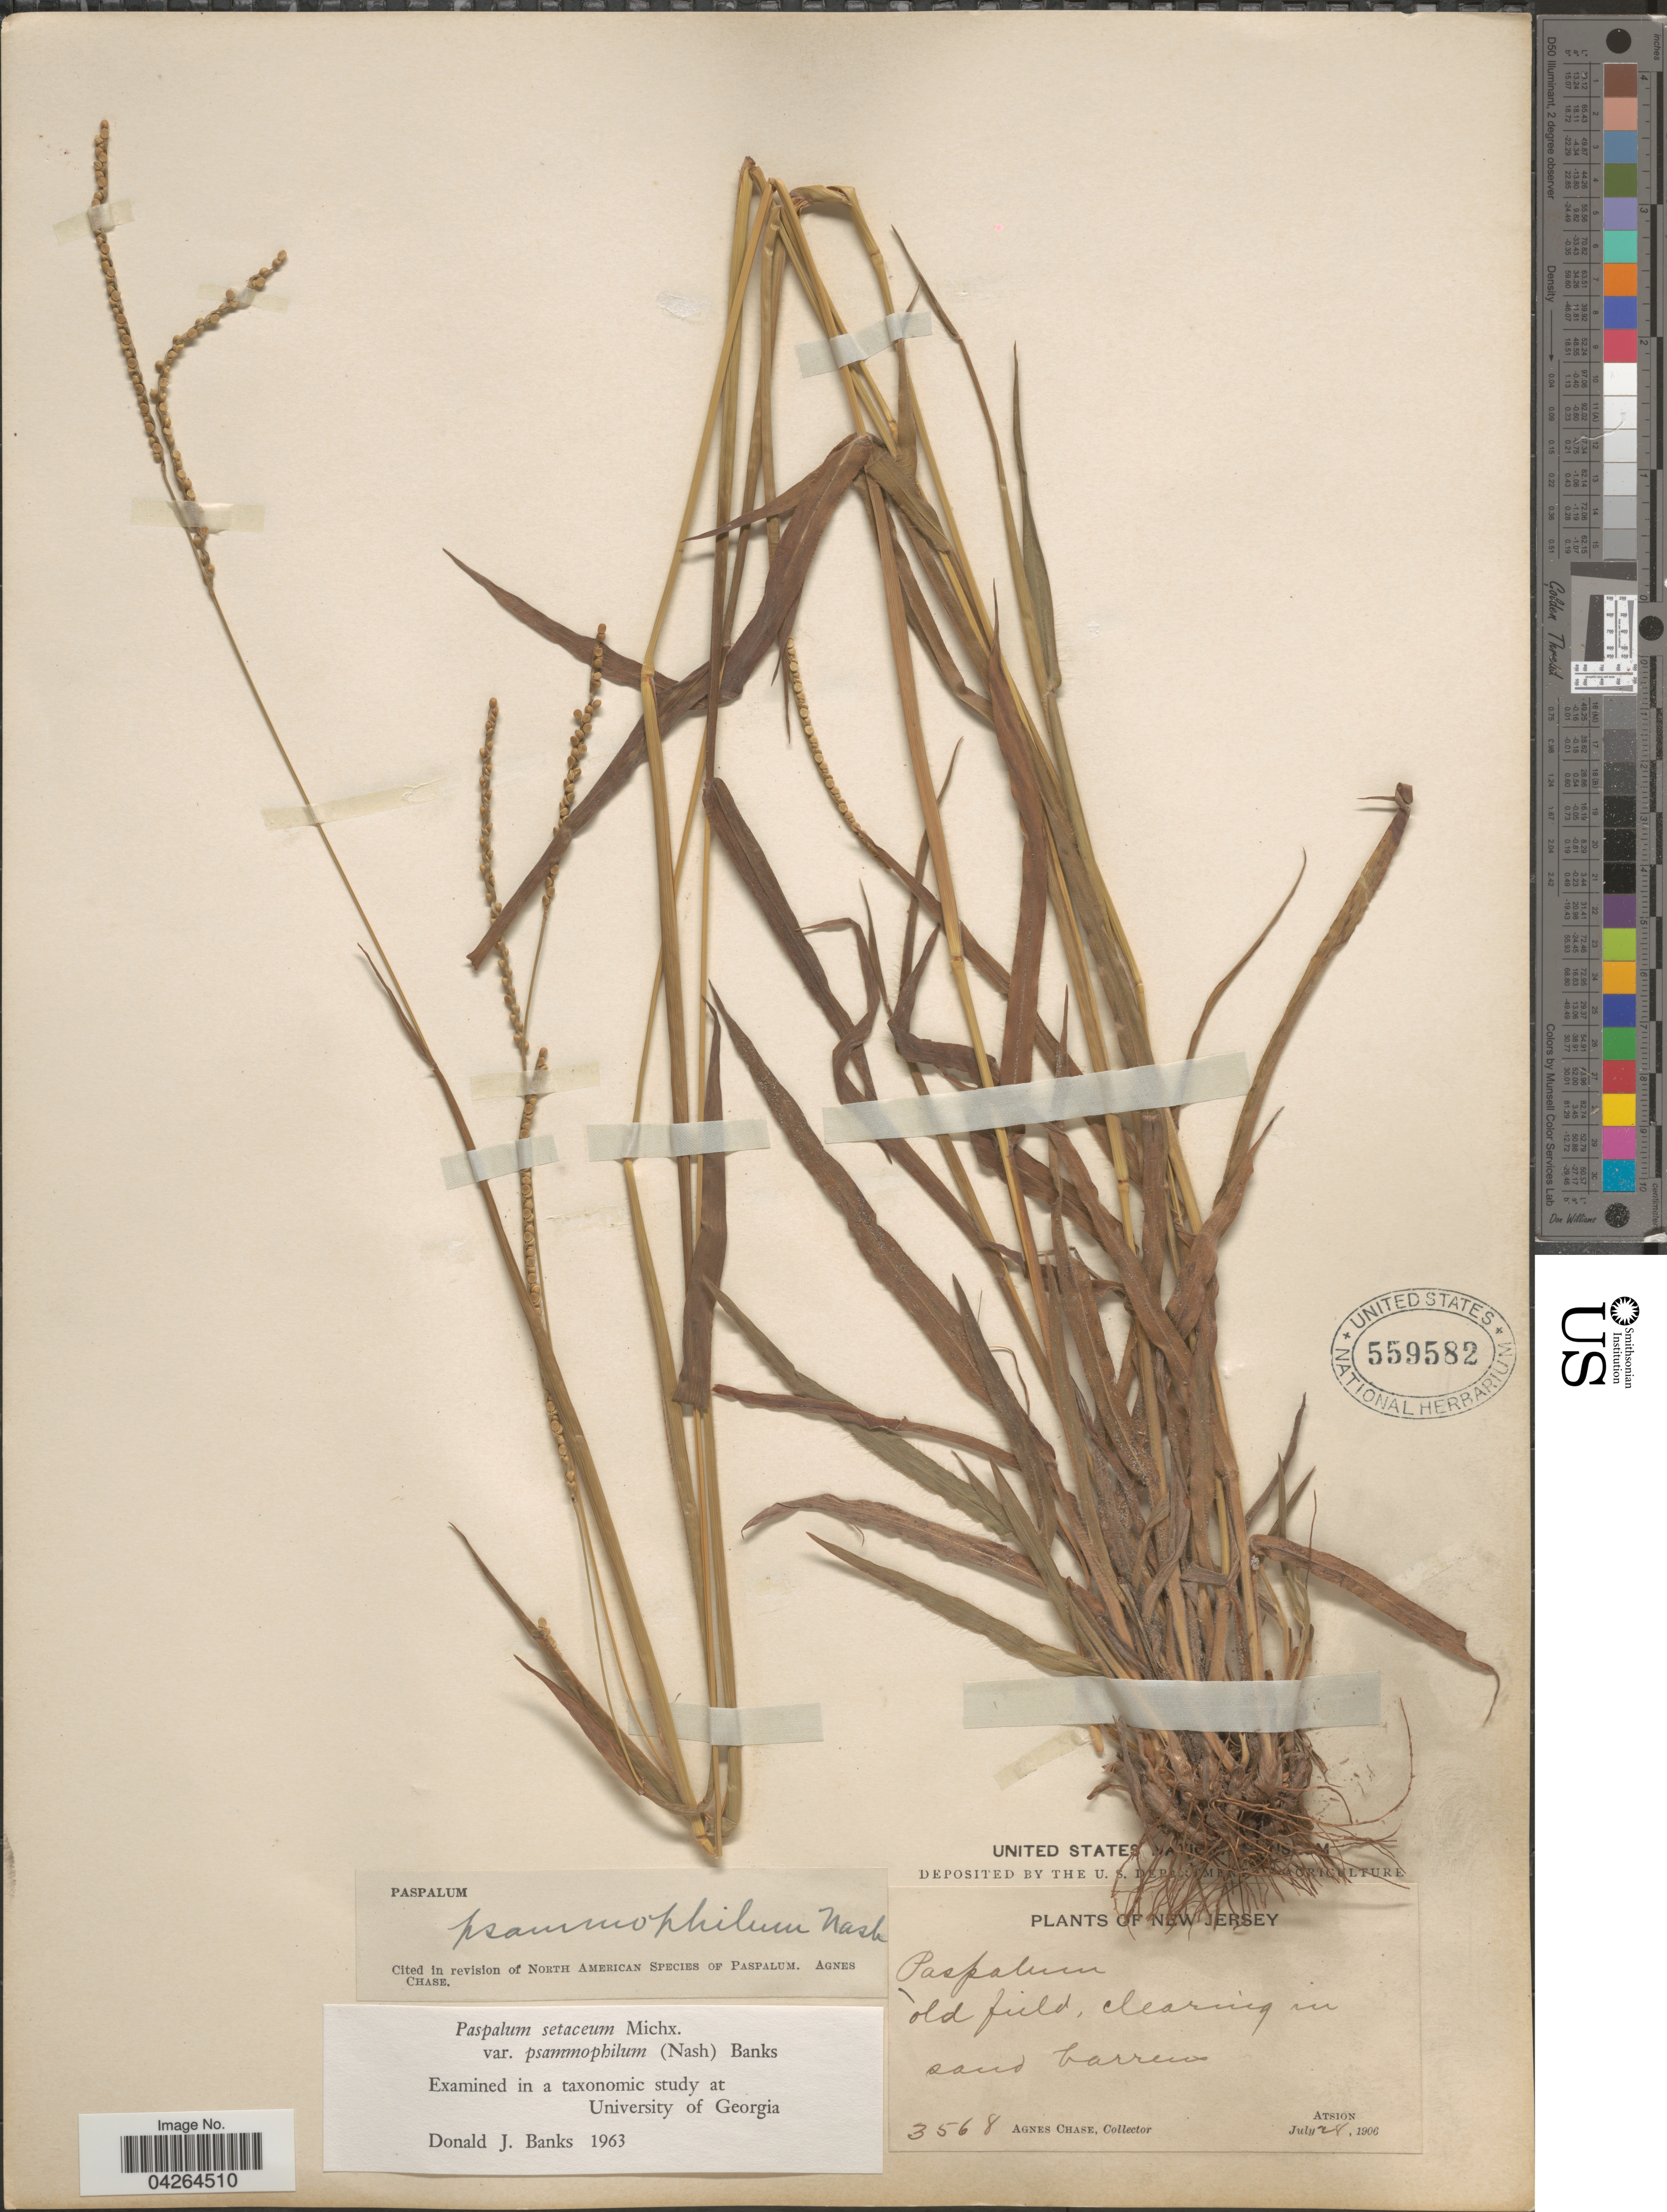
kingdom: Plantae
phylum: Tracheophyta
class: Liliopsida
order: Poales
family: Poaceae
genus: Paspalum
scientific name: Paspalum setaceum var. psammophilum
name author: (Nash ex Hitchc.) D.J. Banks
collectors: A. Chase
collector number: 3568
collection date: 1906-07-28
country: United States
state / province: New Jersey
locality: Old field, clearing in sand barrens. Atsion.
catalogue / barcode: US 559582